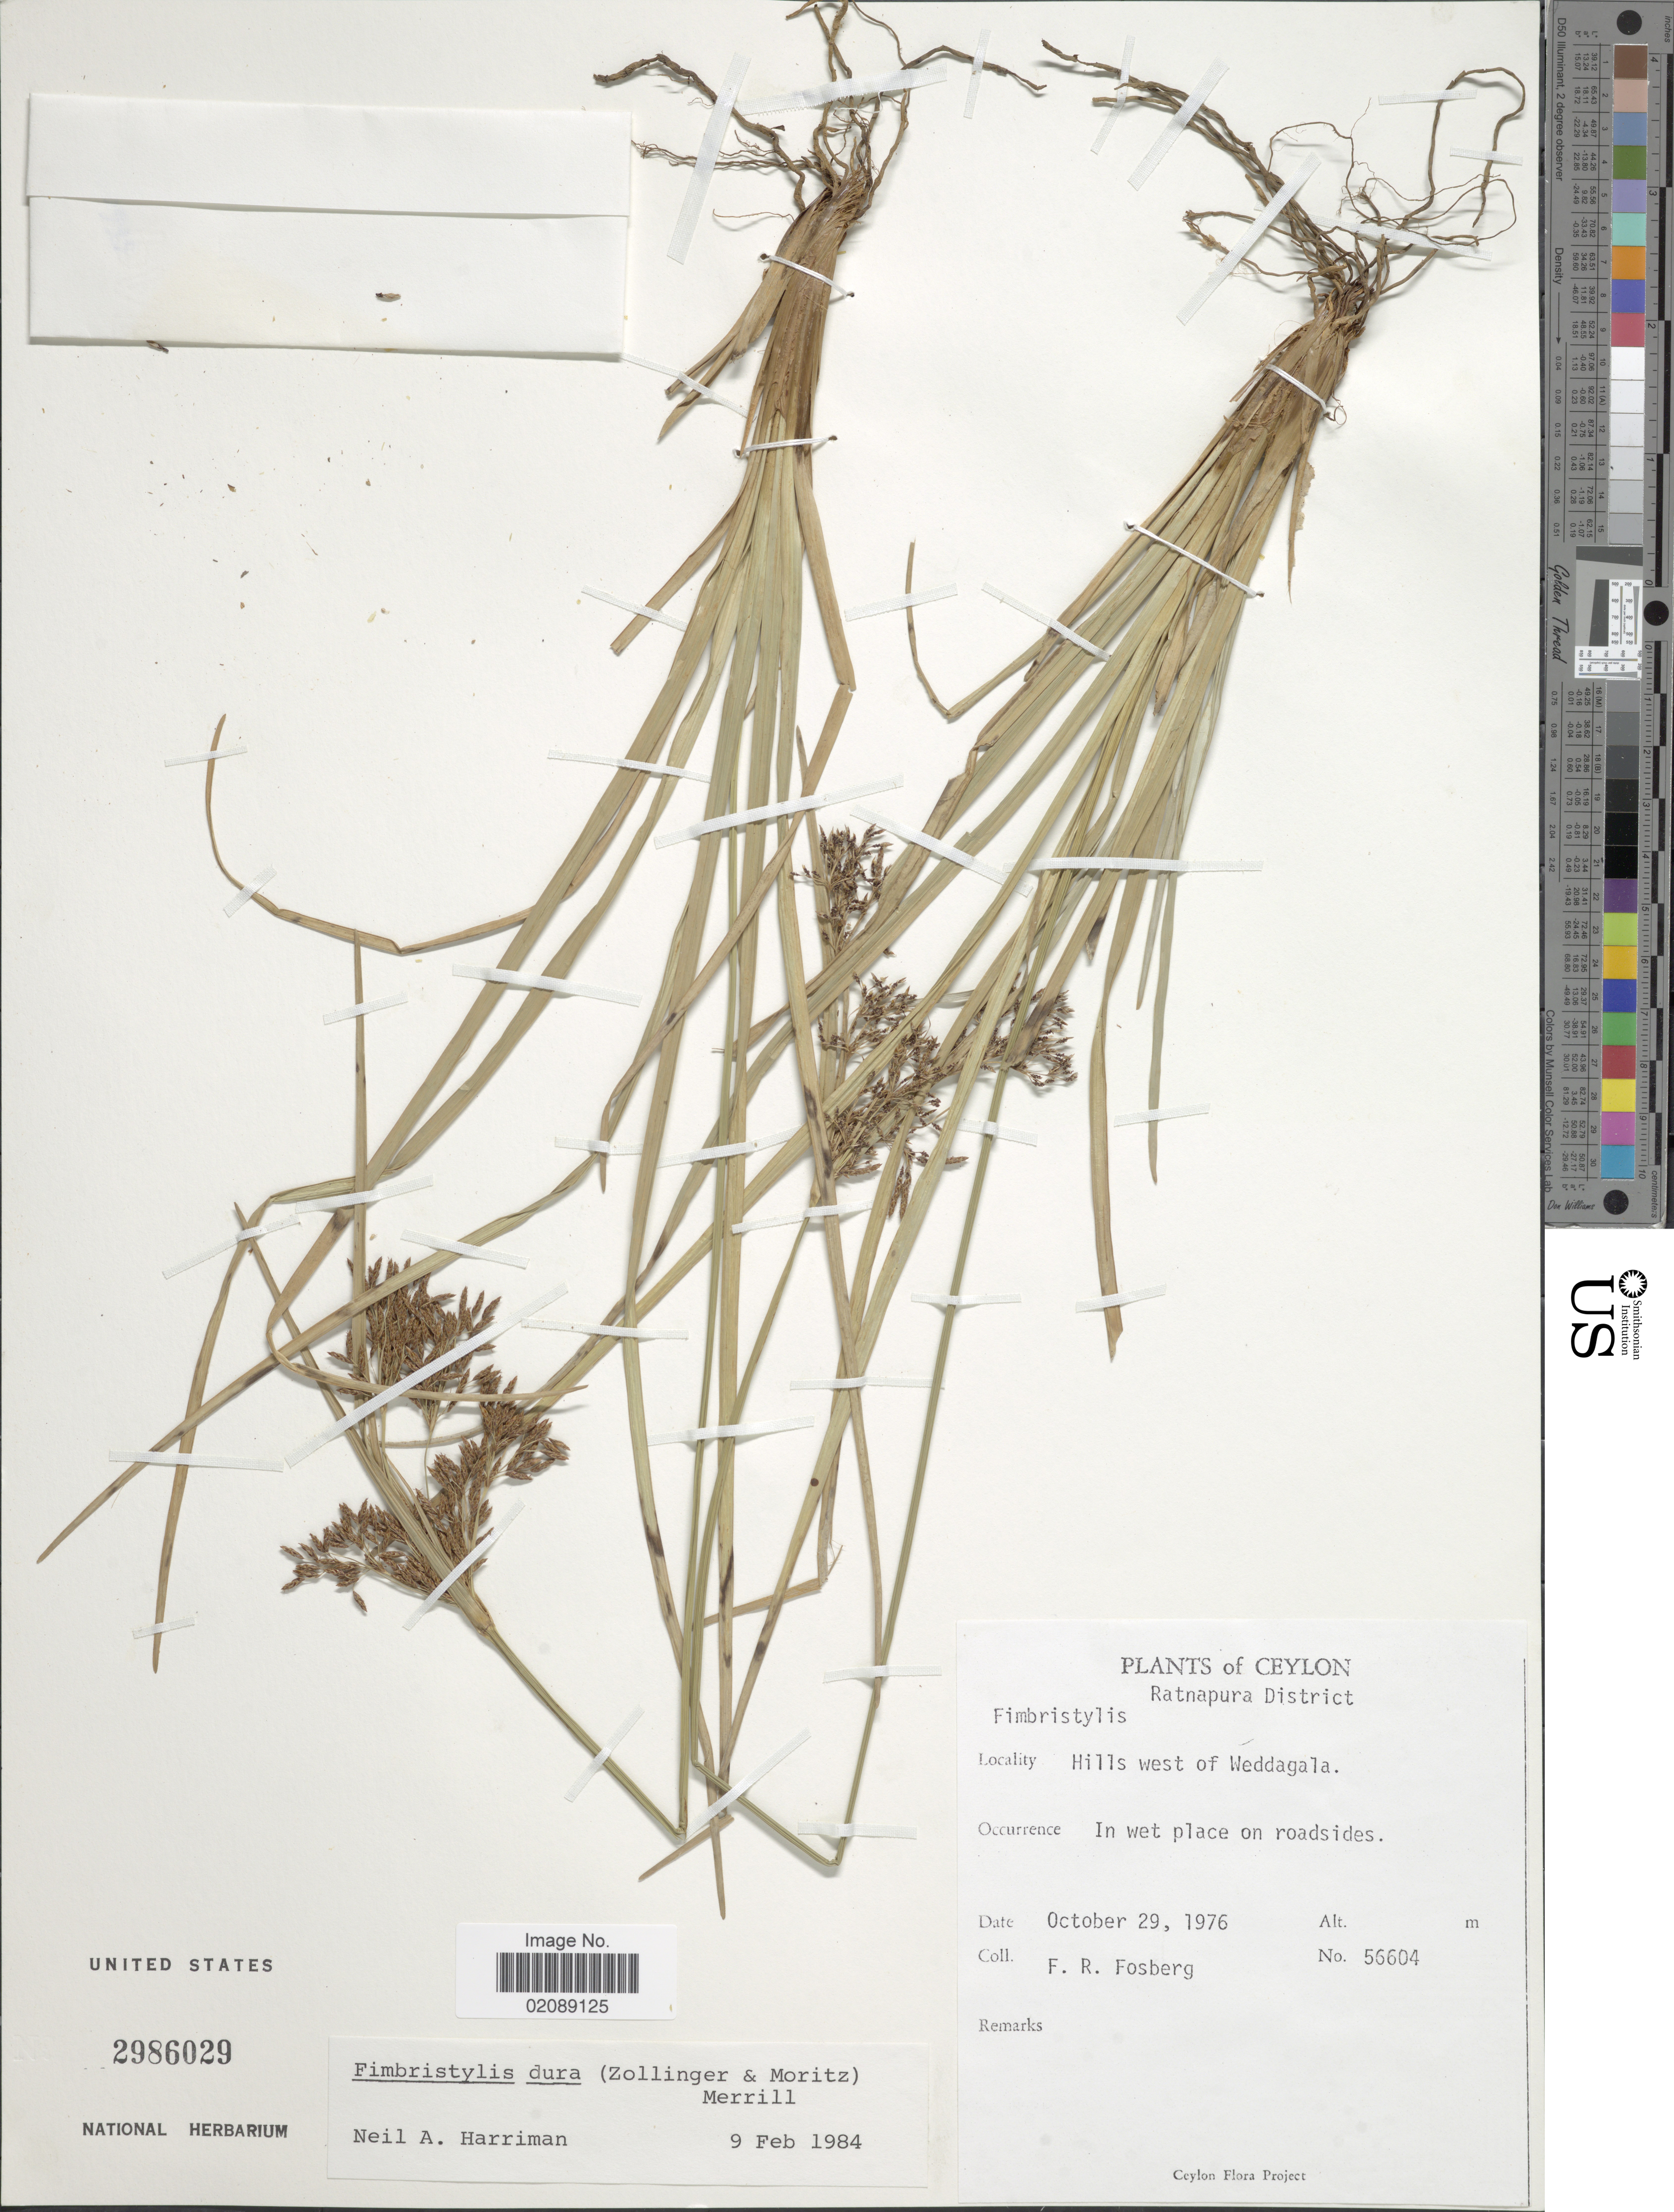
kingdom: Plantae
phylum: Tracheophyta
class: Liliopsida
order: Poales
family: Cyperaceae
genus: Fimbristylis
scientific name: Fimbristylis dura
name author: (Zoll. & Moritzi) Merr.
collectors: F. R. Fosberg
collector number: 56604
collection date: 1976-10-29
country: Sri Lanka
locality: Ceylon, Ratnapura District, Hills west of Weddagala, In wet place on roadsides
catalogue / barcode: US 2986029